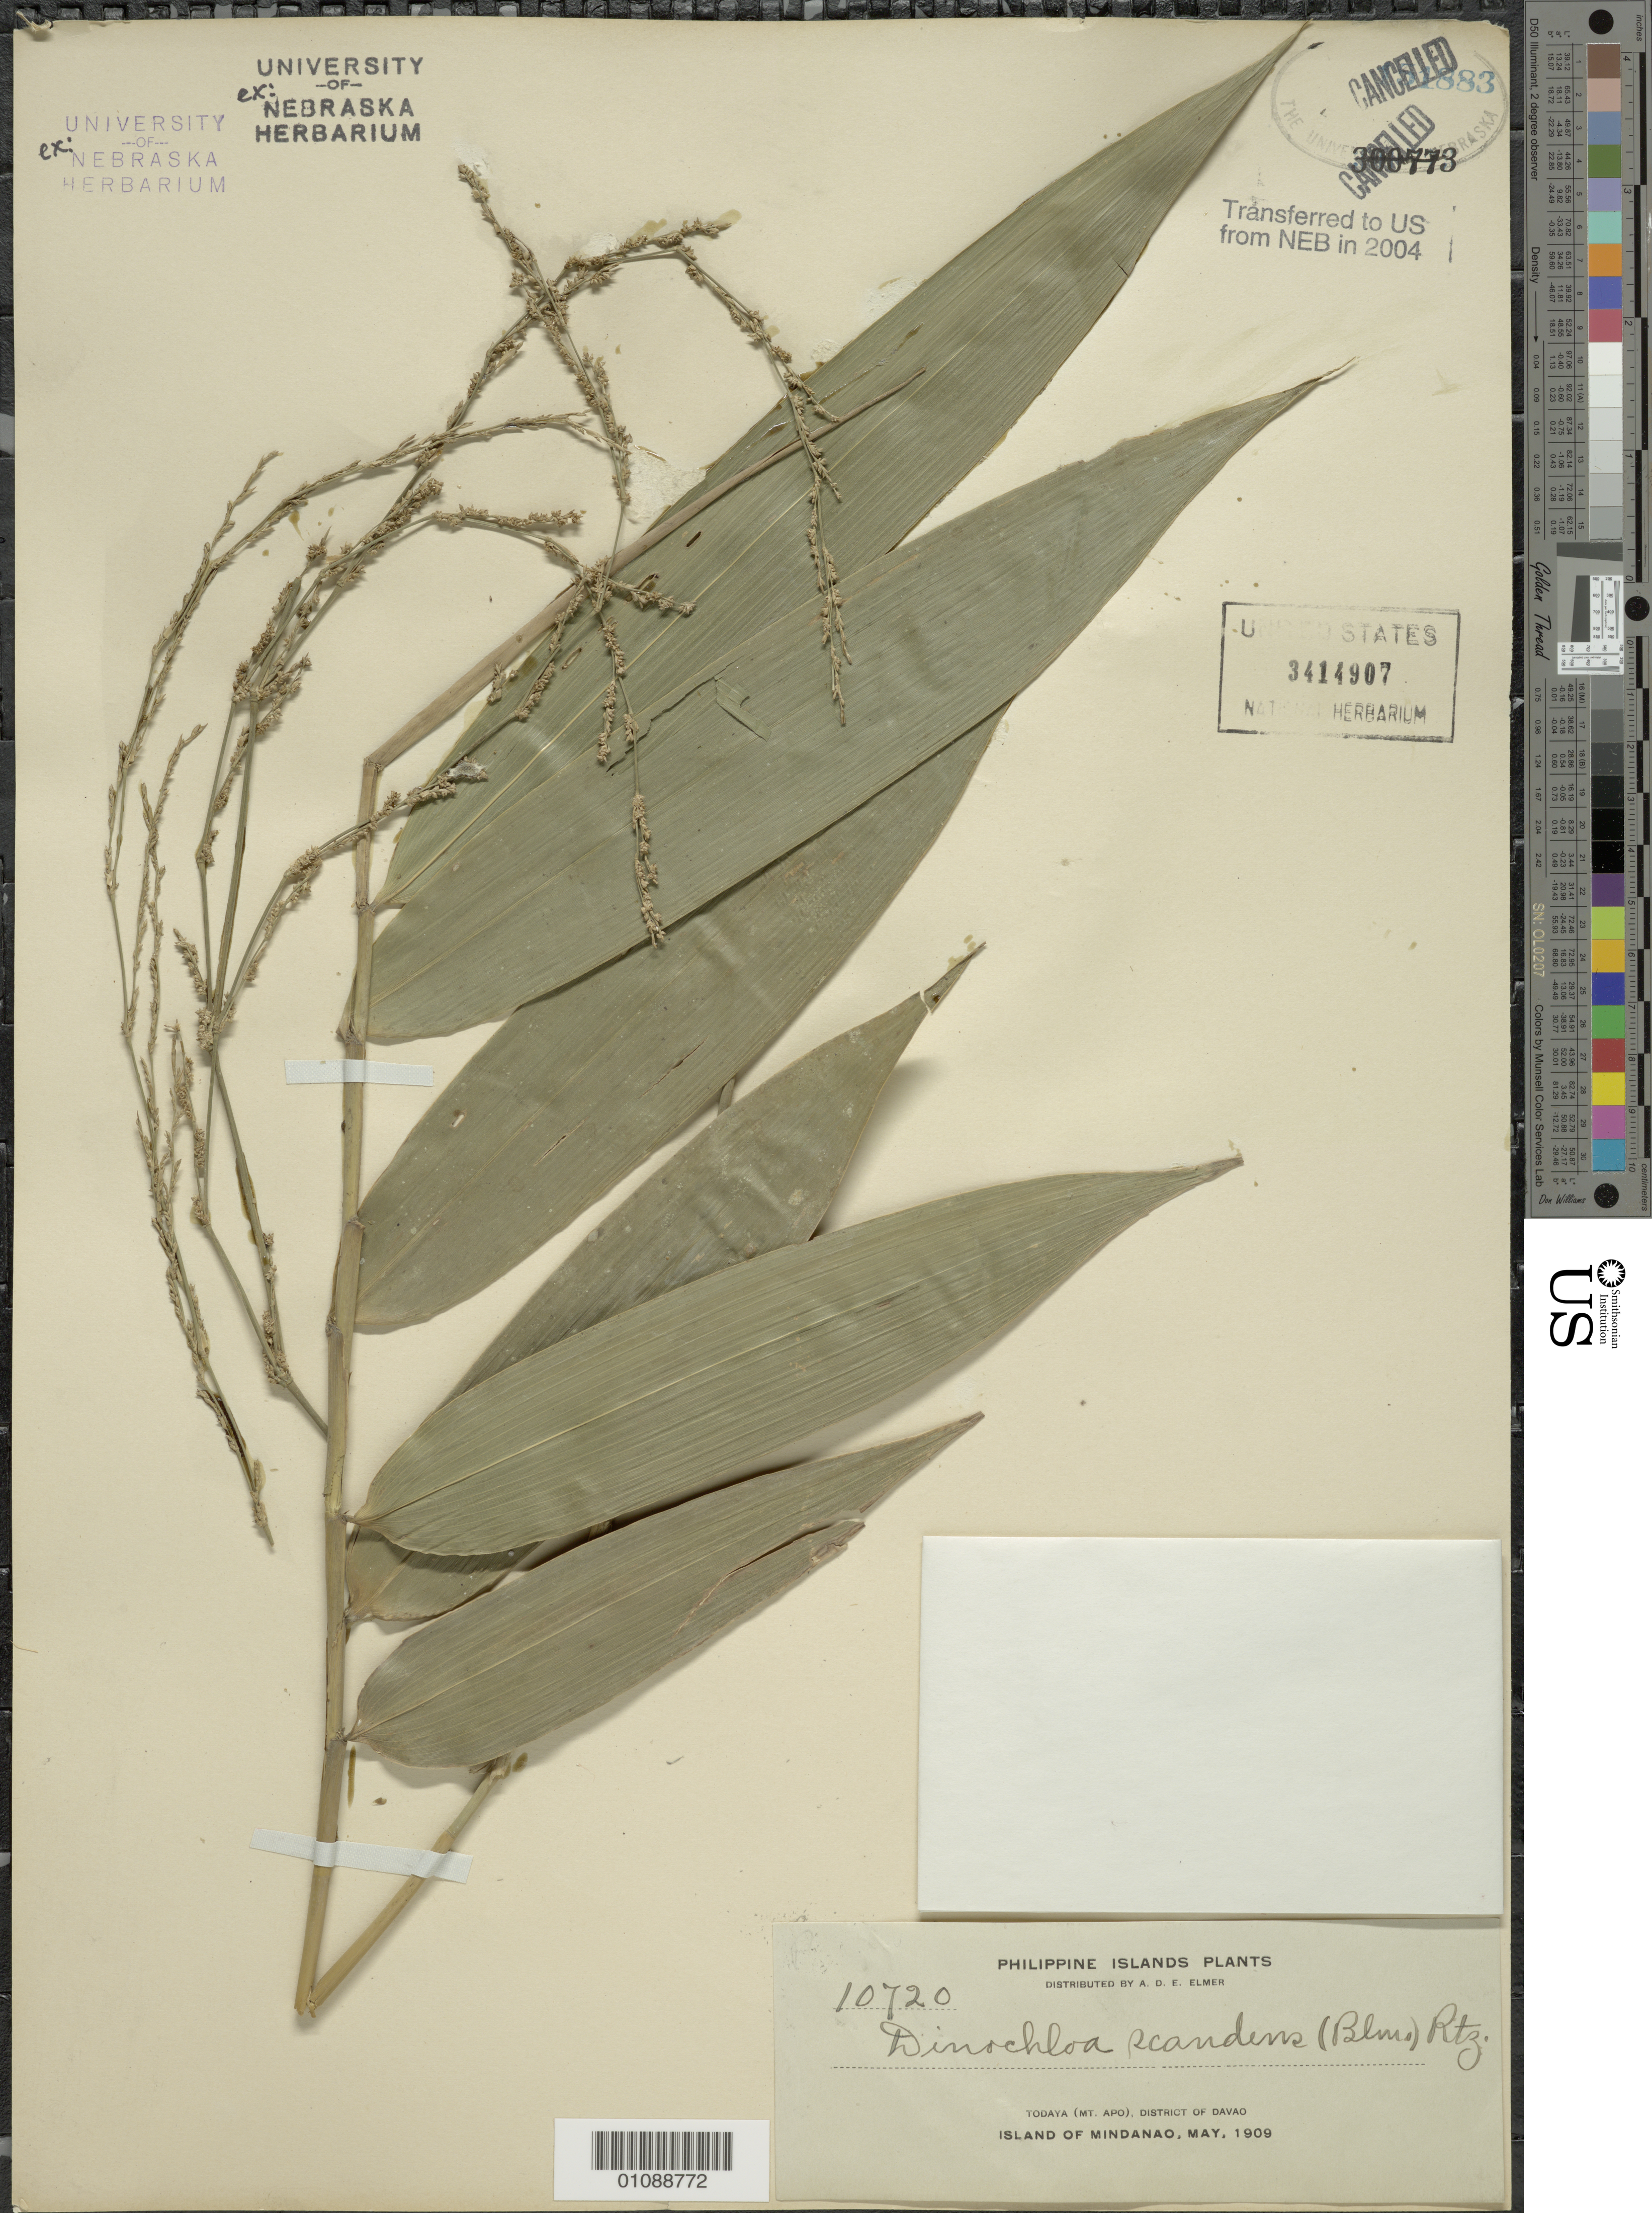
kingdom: Plantae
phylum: Tracheophyta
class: Liliopsida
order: Poales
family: Poaceae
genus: Dinochloa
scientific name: Dinochloa scandens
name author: (Blume ex Nees) Kuntze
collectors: A. D. E. Elmer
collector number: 10720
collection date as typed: May 1909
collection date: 1909-05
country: Philippines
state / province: Davao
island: Mindanao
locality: Mt. Apo, Todaya.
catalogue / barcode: US 3414907